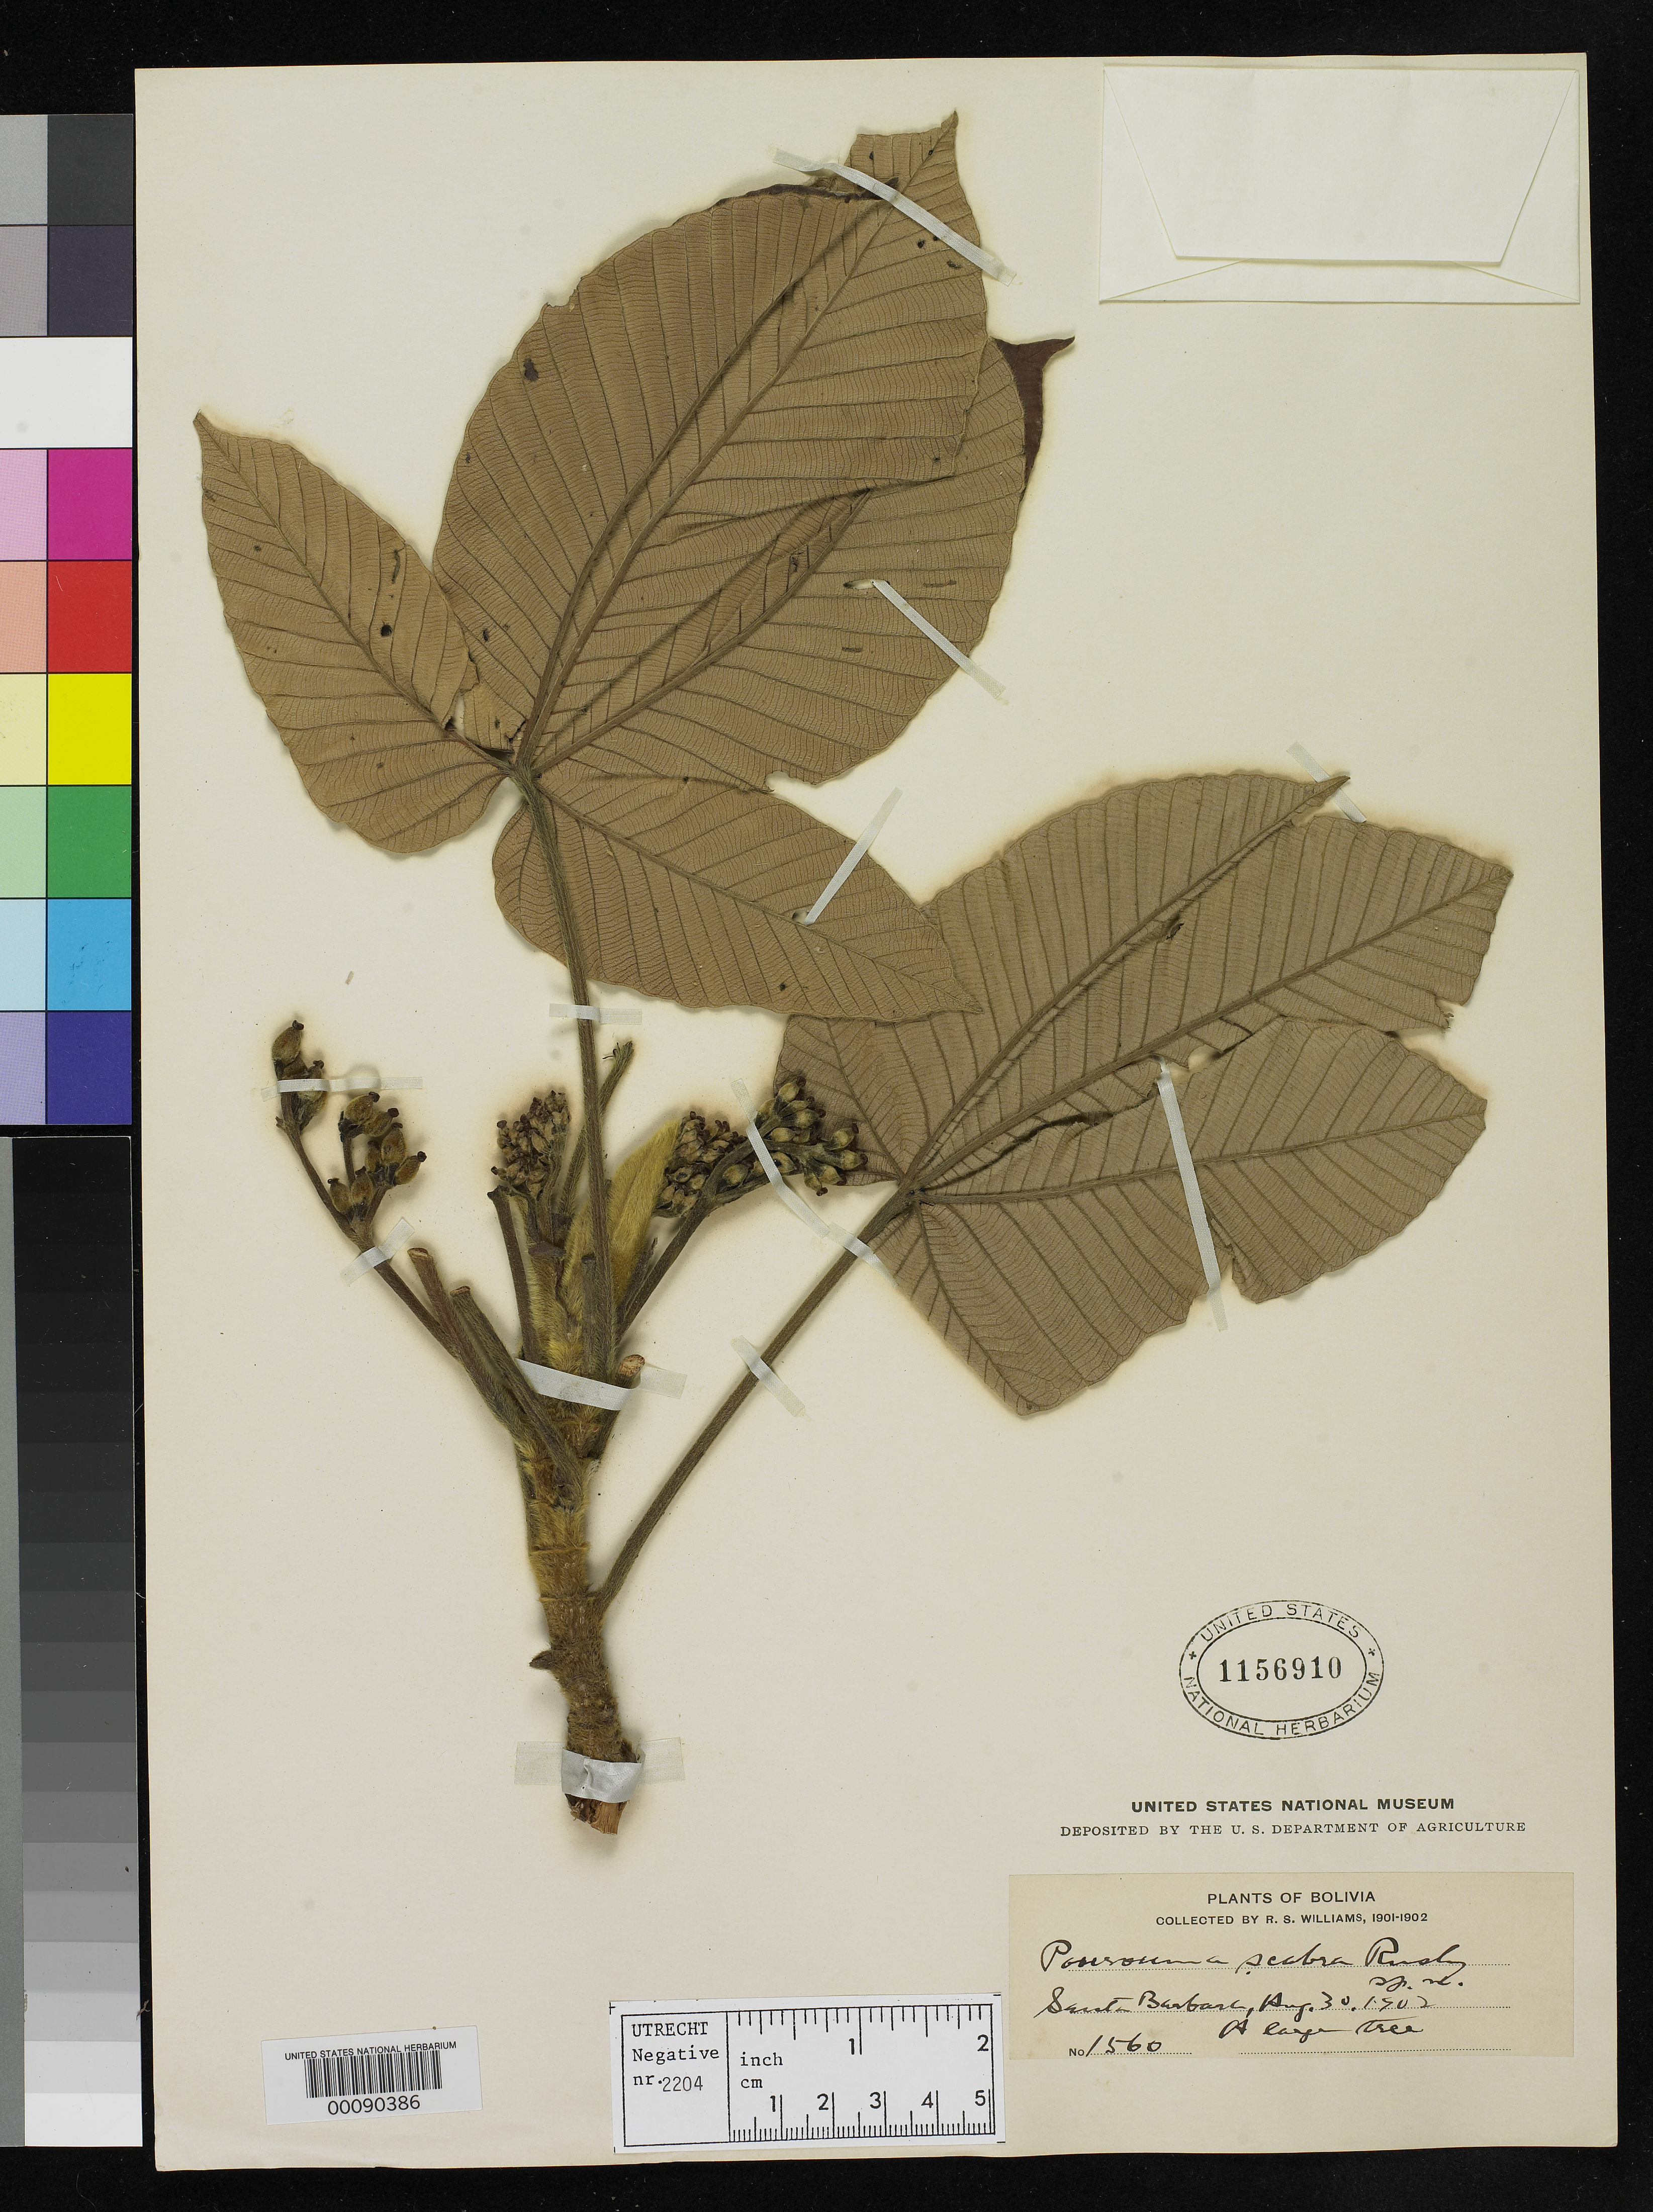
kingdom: Plantae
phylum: Tracheophyta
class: Magnoliopsida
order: Rosales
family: Urticaceae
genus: Pourouma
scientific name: Pourouma scabra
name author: Rusby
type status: Isotype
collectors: R. S. Williams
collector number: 1560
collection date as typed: Aug. 30, '02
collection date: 1902-08-30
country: Bolivia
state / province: La Paz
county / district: Franz Tamayo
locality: Santa Barbara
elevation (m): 1676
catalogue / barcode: US 1156910